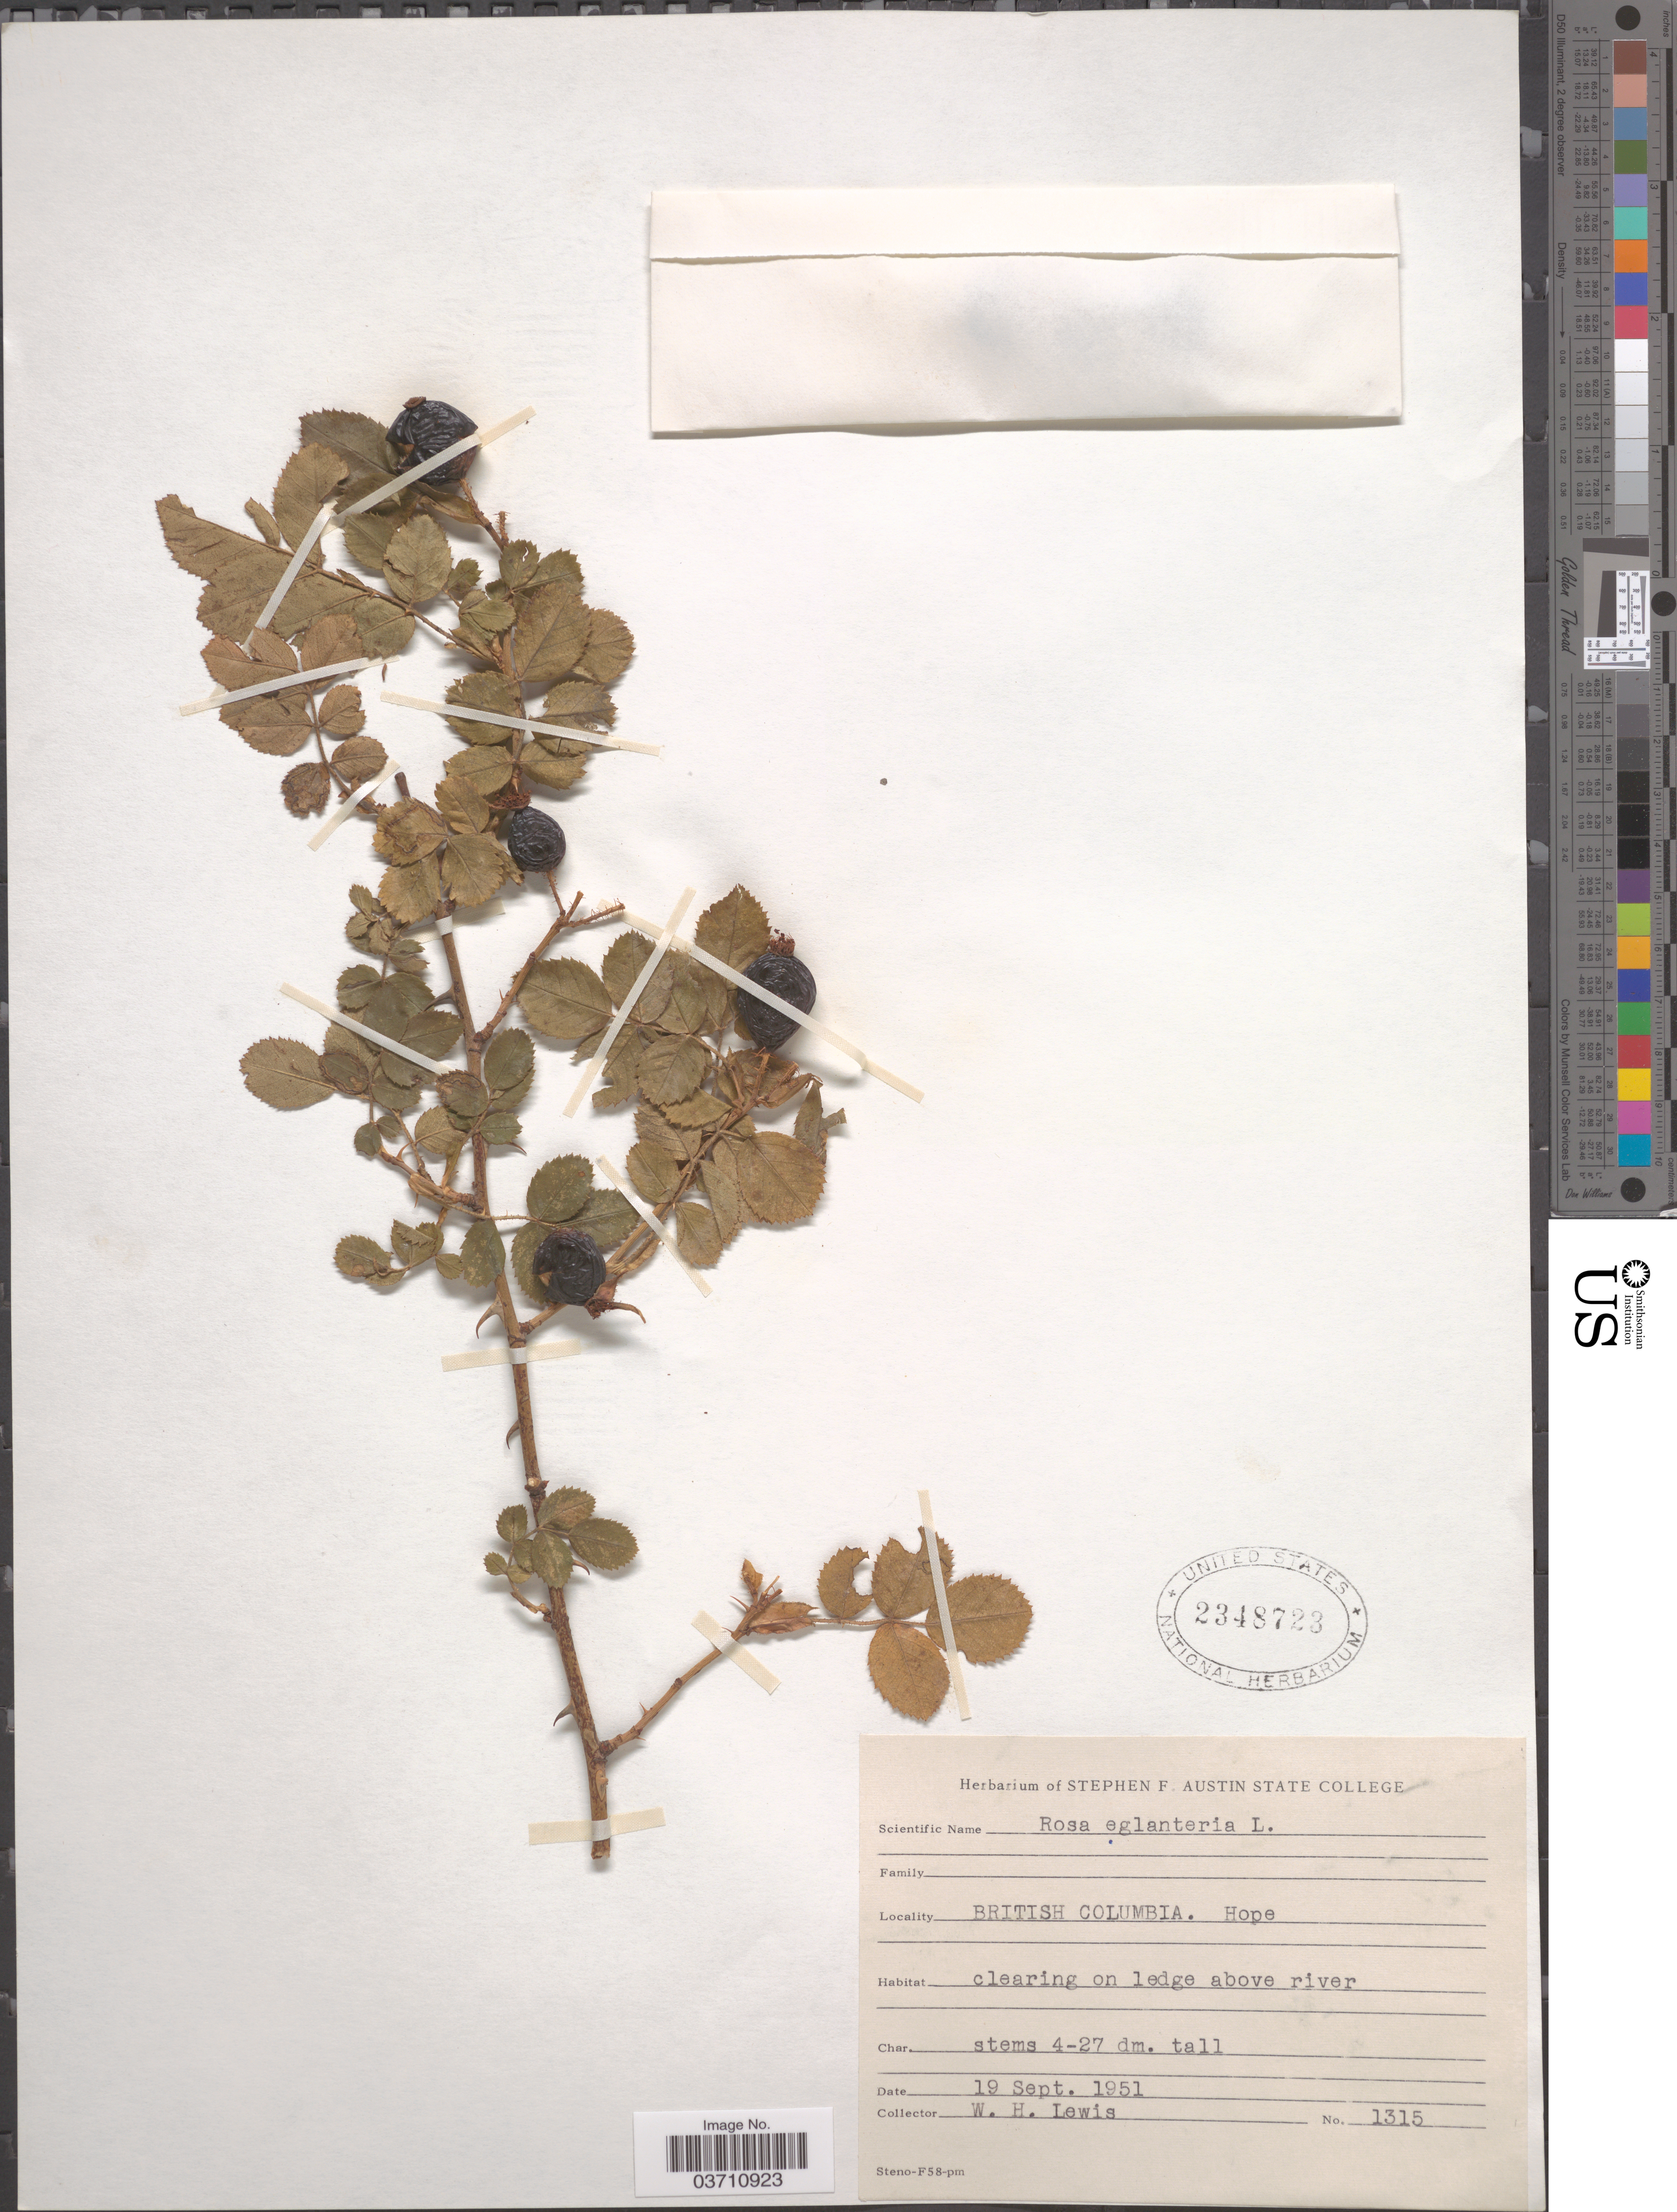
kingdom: Plantae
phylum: Tracheophyta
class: Magnoliopsida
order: Rosales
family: Rosaceae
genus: Rosa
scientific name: Rosa eglanteria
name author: L.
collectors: W. H. Lewis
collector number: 1315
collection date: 1951-09-19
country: Canada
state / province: British Columbia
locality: Hope.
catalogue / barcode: US 2348723